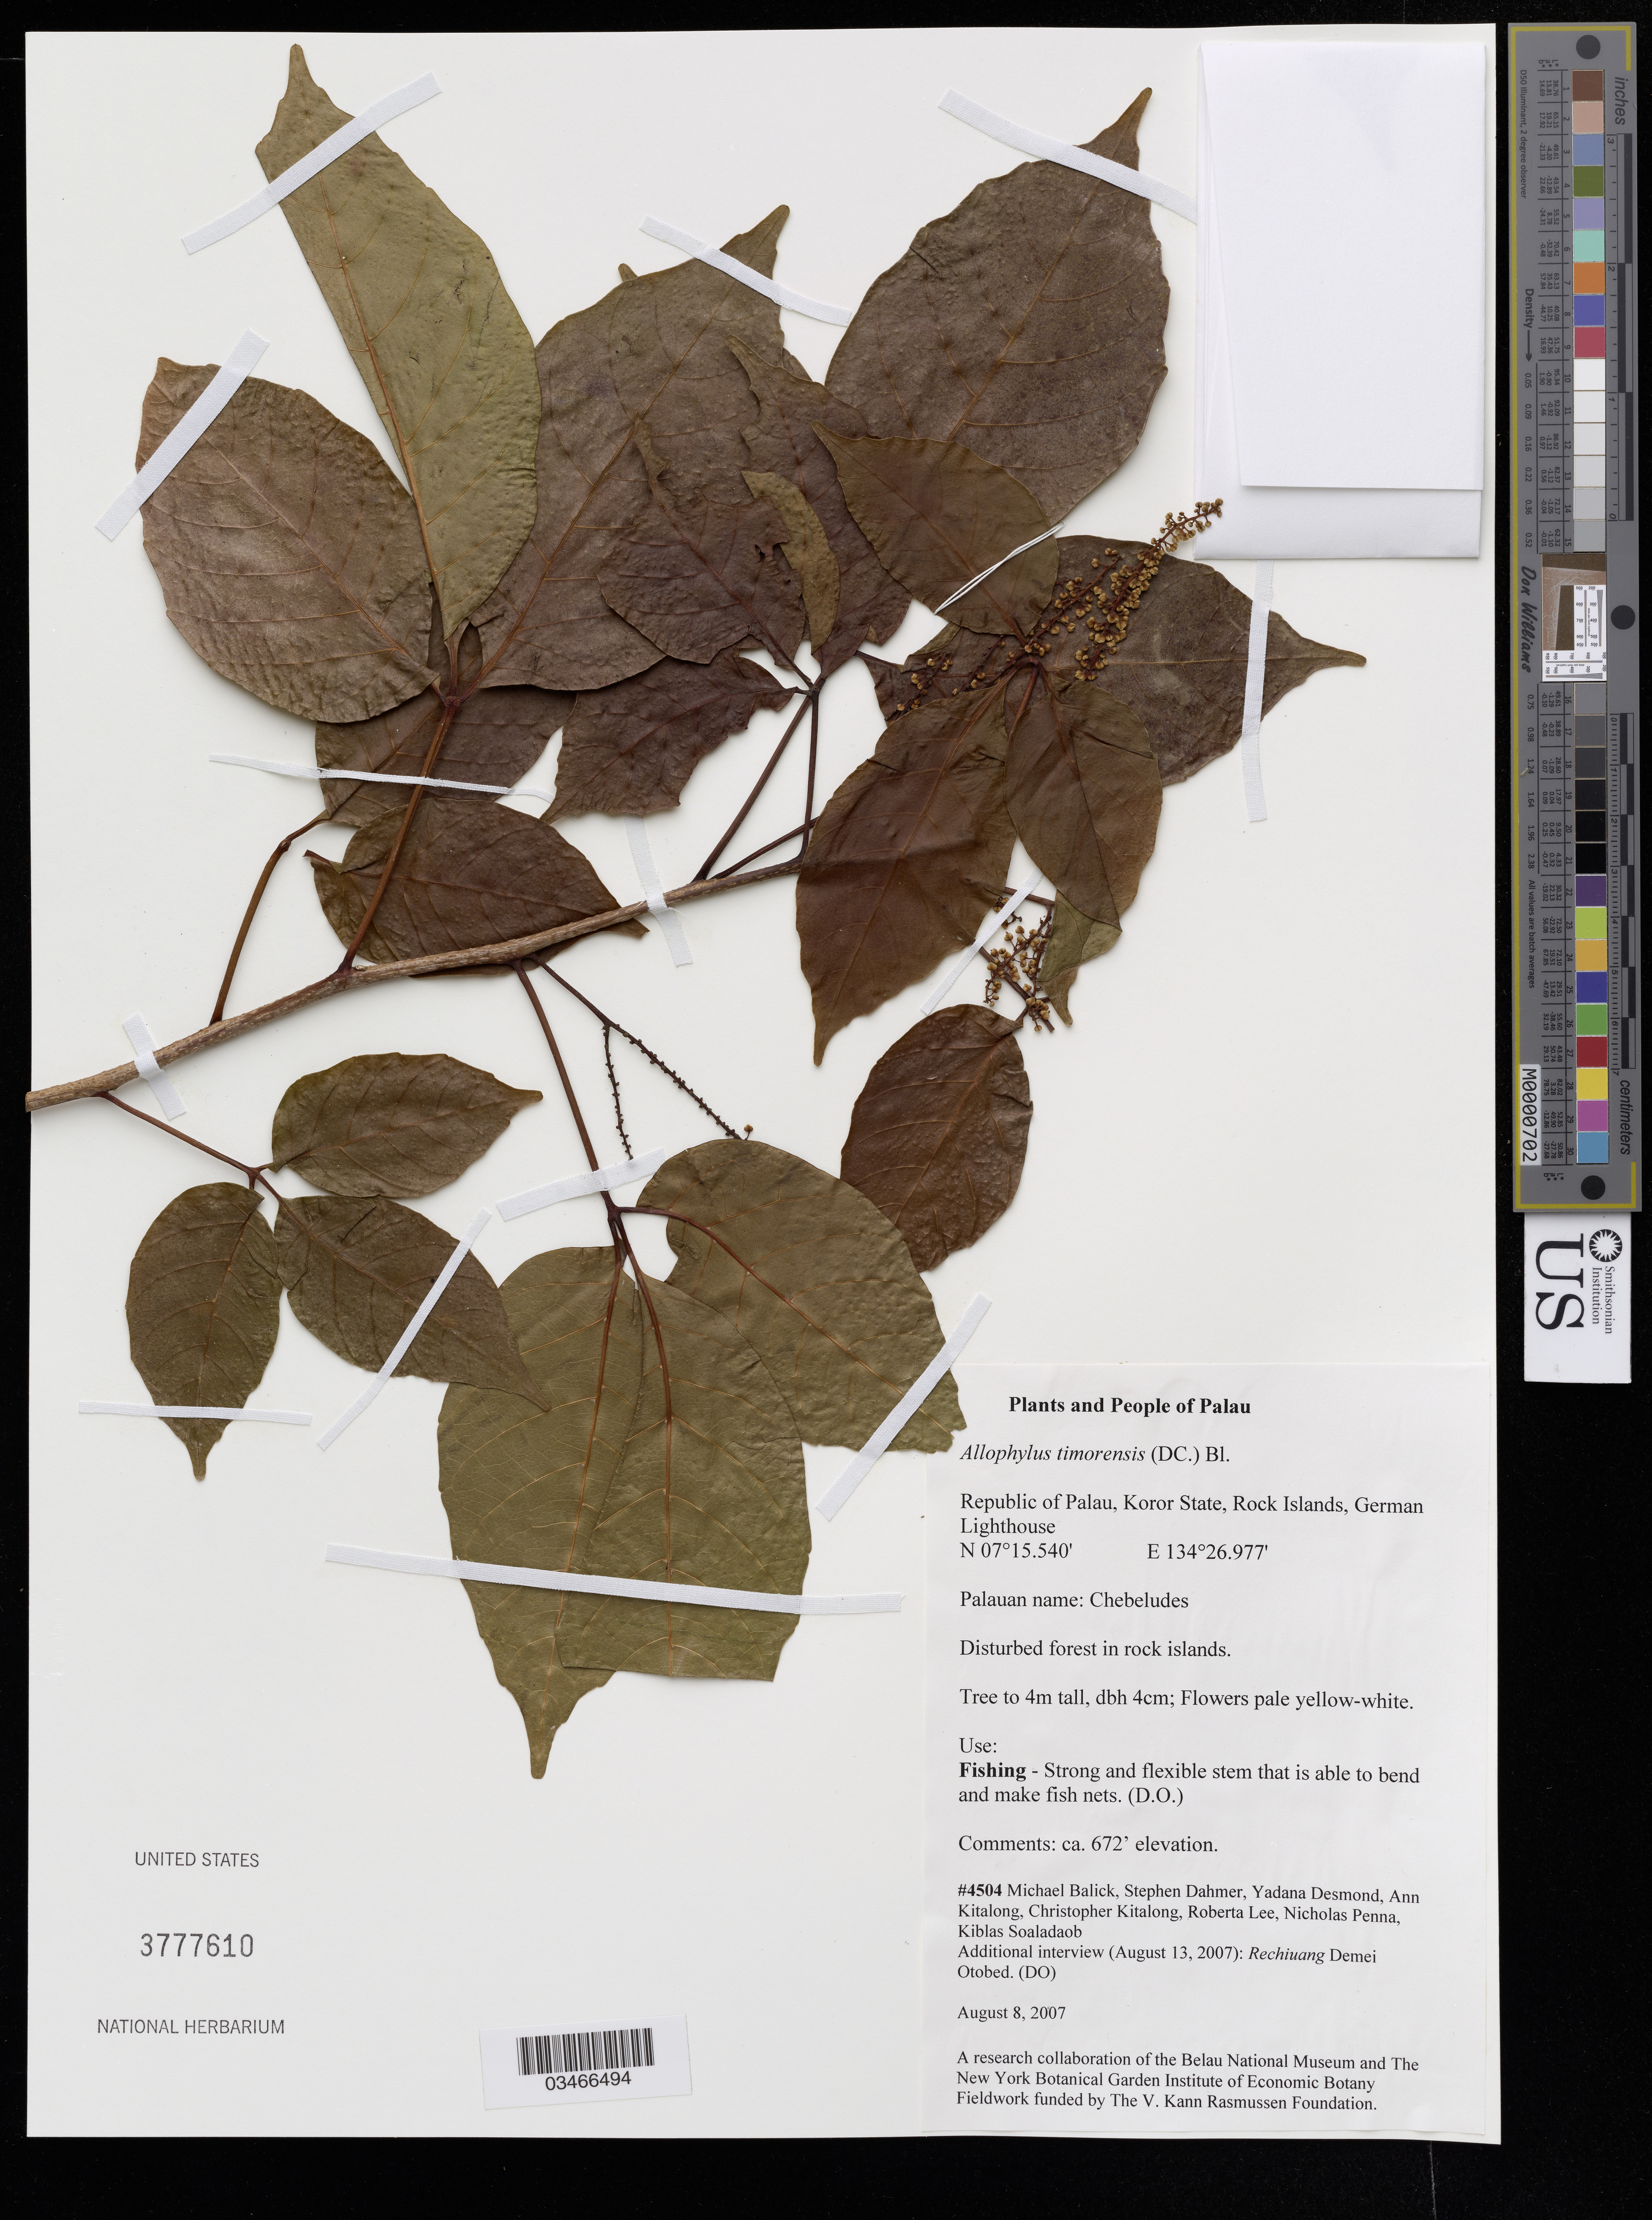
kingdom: Plantae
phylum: Tracheophyta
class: Magnoliopsida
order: Sapindales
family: Sapindaceae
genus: Allophylus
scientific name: Allophylus timorensis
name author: (DC.) Blume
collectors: M. J. Balick, S. Dahmer, Y. Desmond & A. Kitalong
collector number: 4504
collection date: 2007-08-08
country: Belau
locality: Republic of Palau, Koror State, Rock Islands, German Lighthouse.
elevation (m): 205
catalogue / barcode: US 3777610